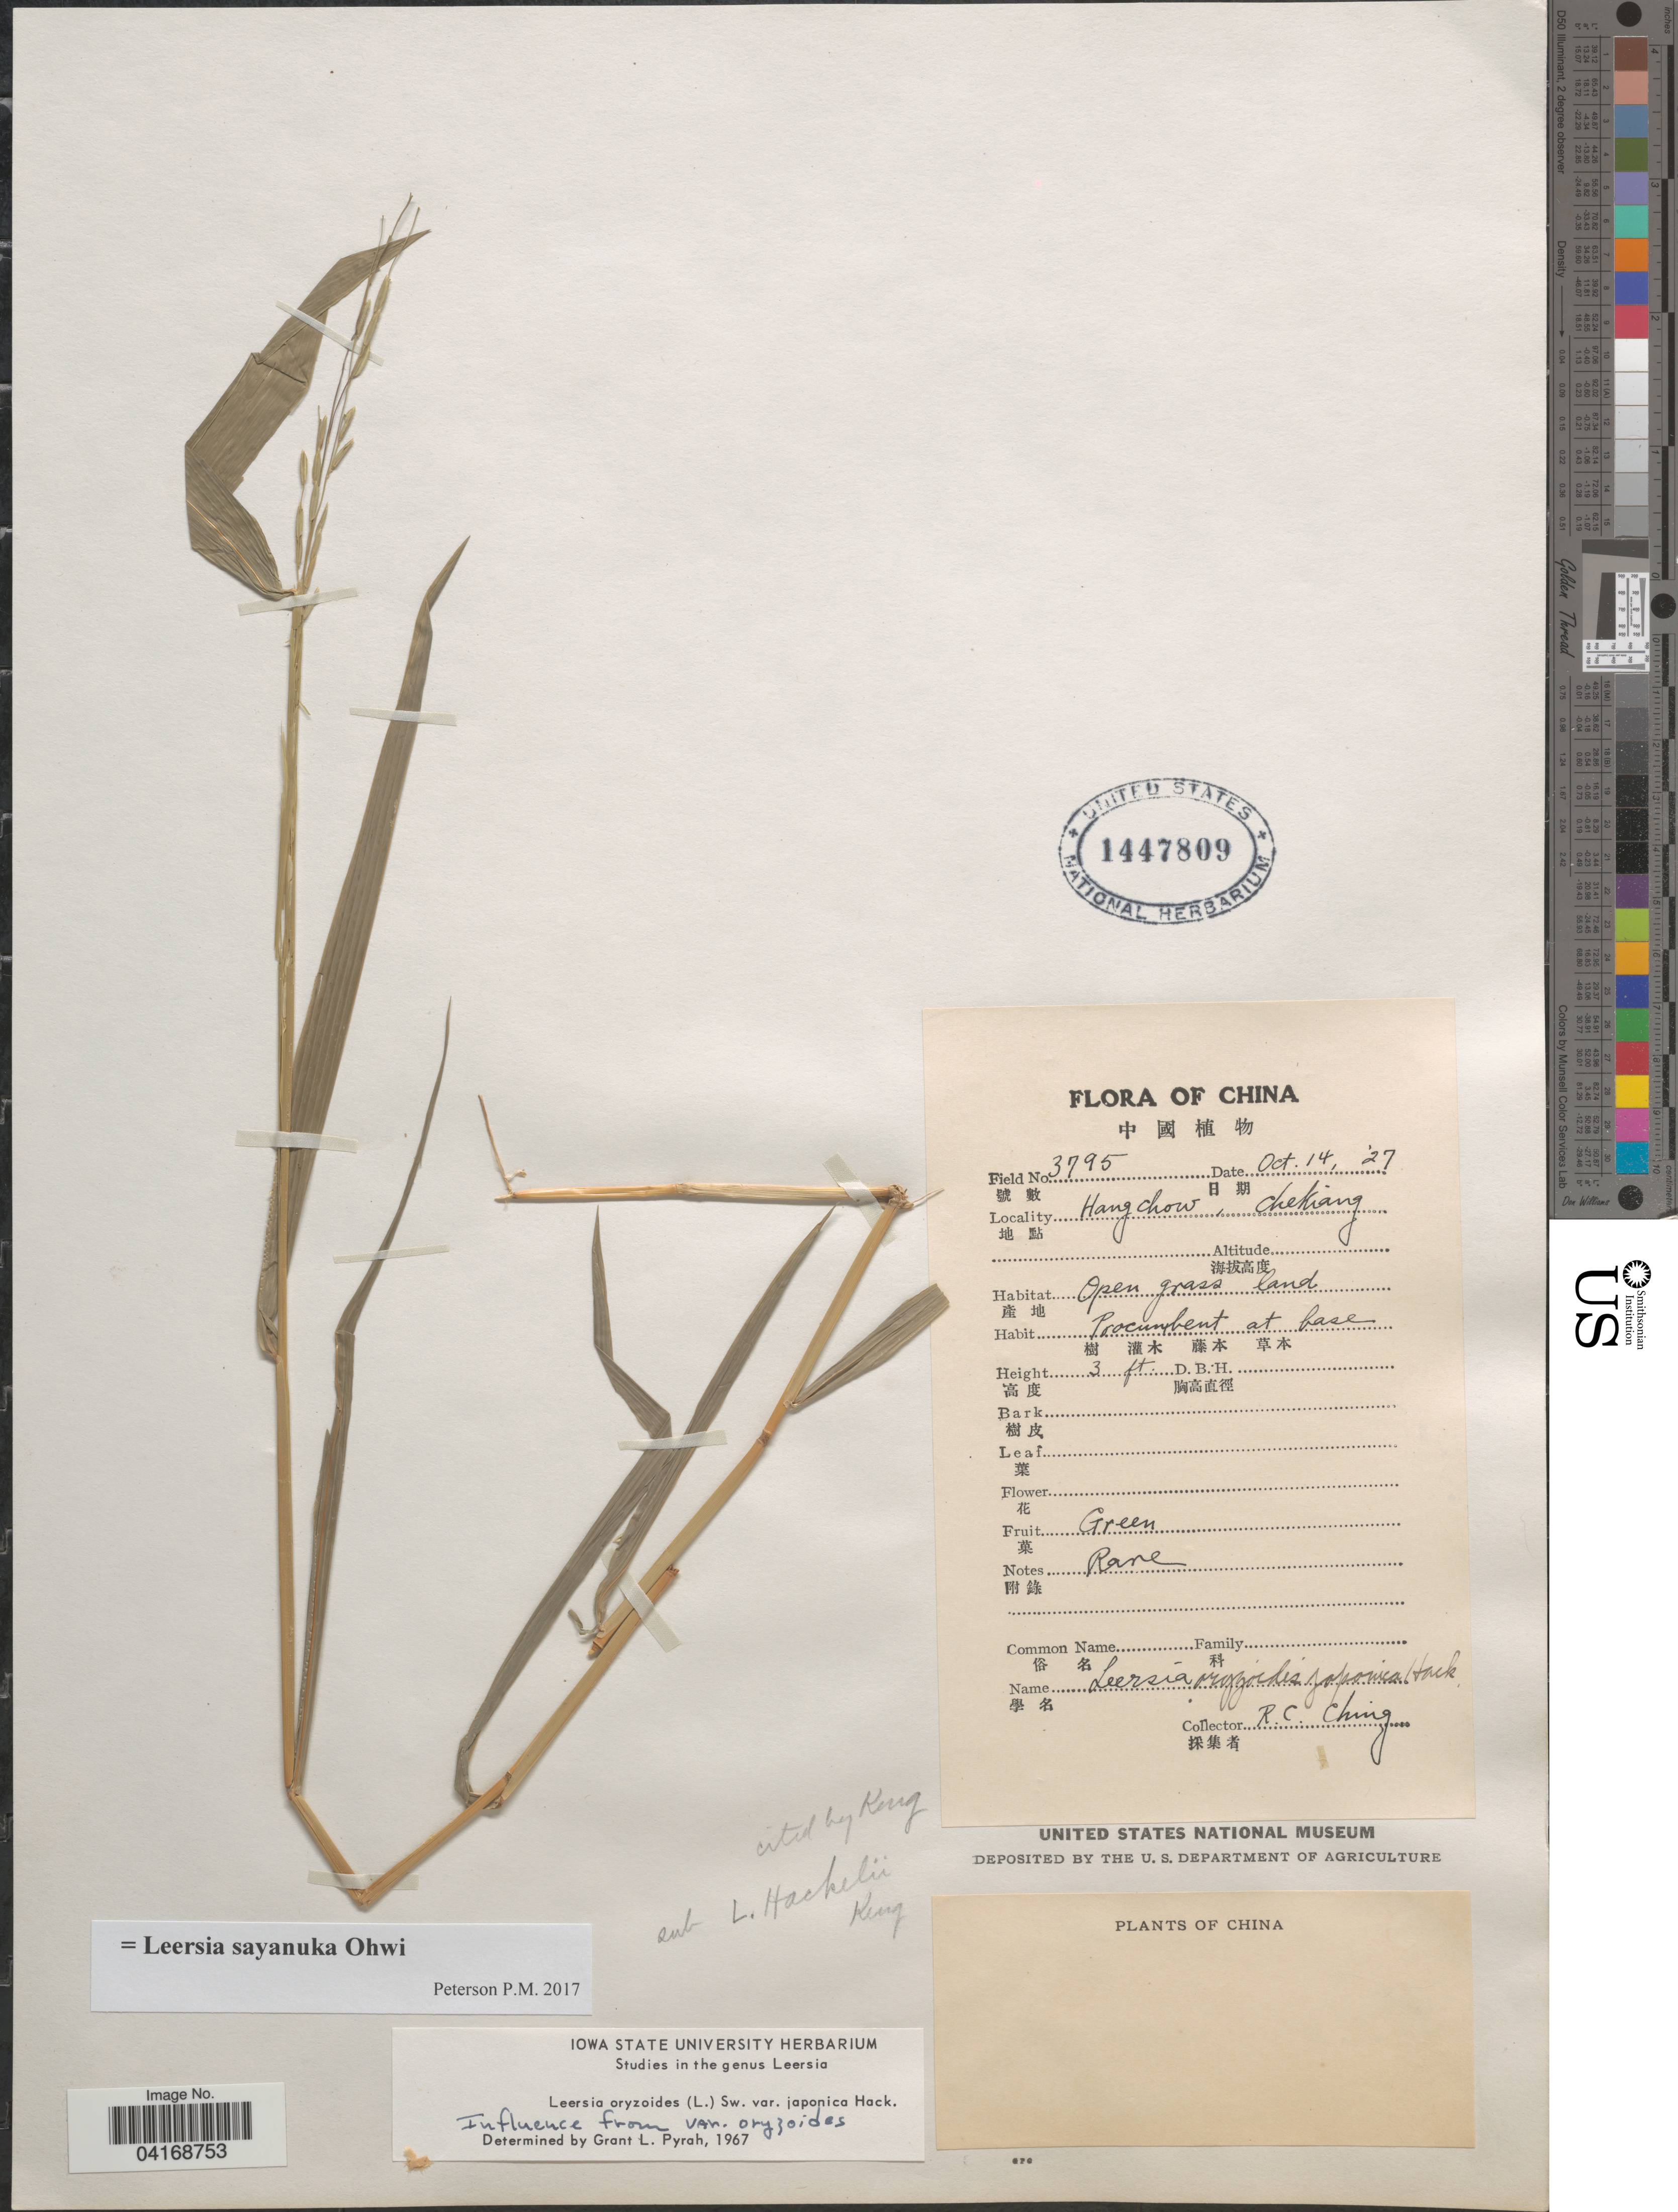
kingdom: Plantae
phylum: Tracheophyta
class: Liliopsida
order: Poales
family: Poaceae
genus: Leersia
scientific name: Leersia sayanuka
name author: Ohwi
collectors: R. C. Ching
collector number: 3795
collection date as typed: Transcribed d/m/y: 14/10/27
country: China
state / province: Zhejiang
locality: Hangchow, Chekiang.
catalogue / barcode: US 1447809